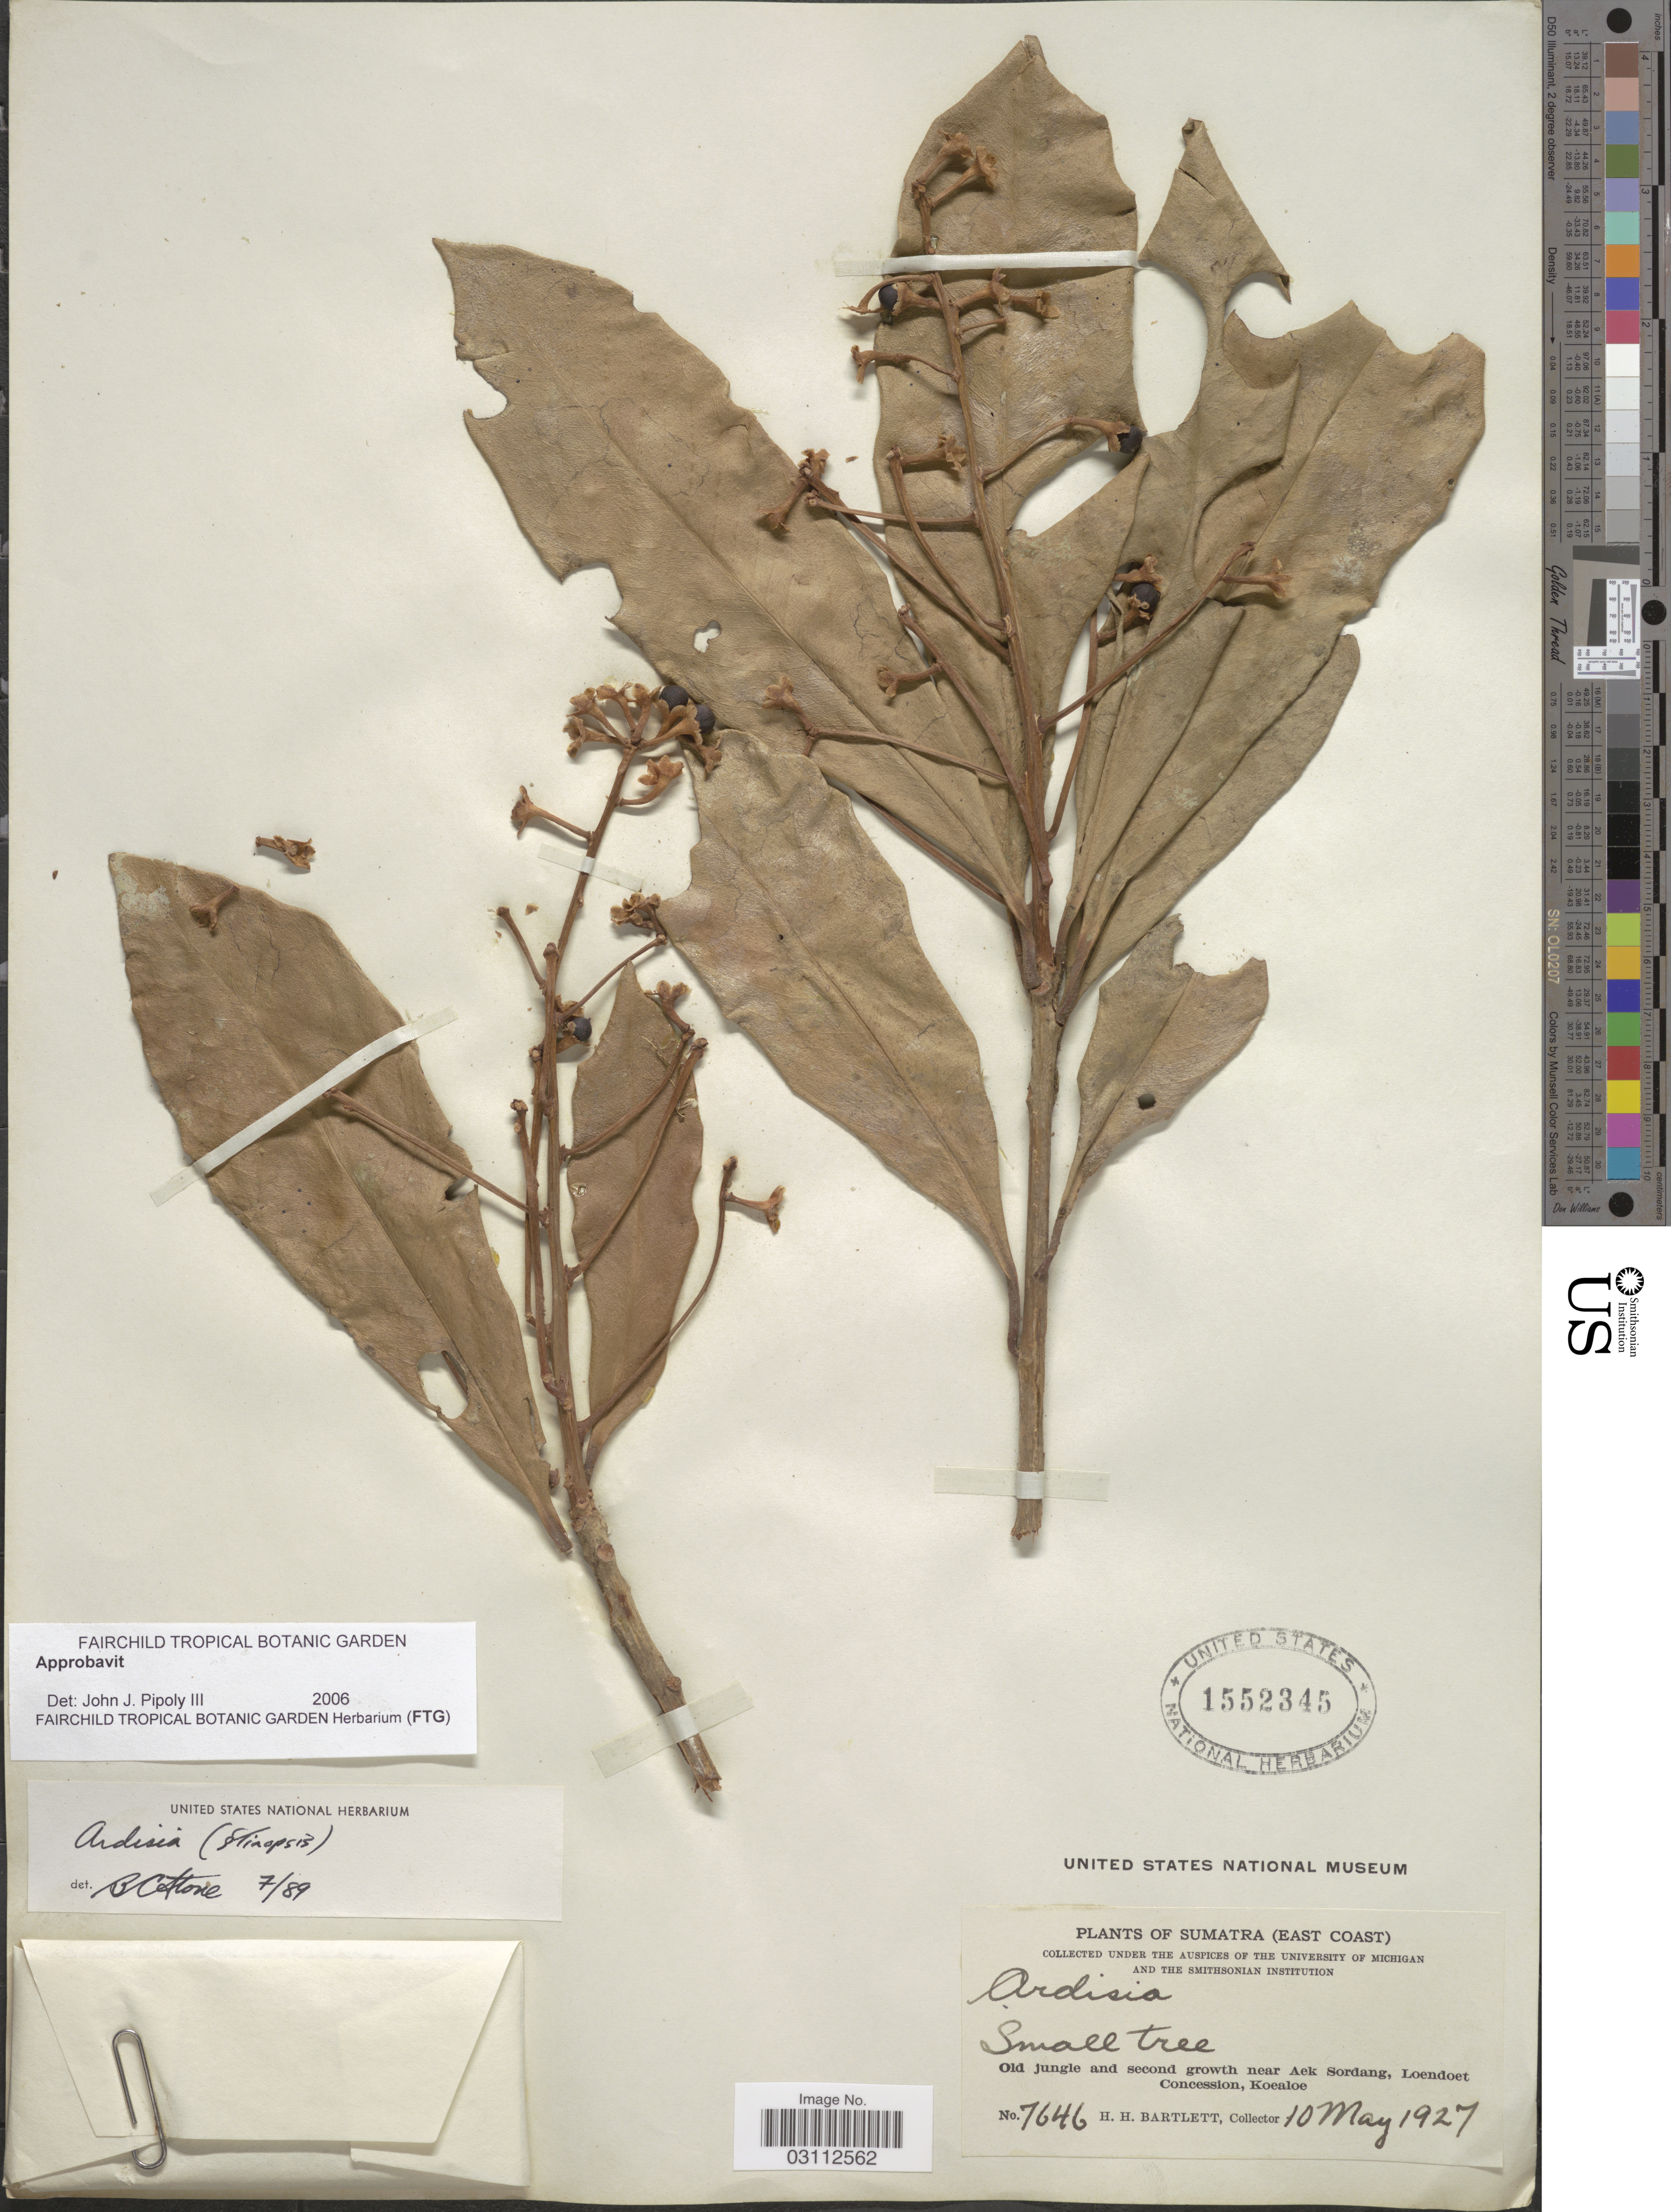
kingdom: Plantae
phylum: Tracheophyta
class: Magnoliopsida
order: Ericales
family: Primulaceae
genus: Ardisia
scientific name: Ardisia sp.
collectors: H. H. Bartlett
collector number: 7645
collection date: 1927-05-10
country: Indonesia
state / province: Sumatra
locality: (East Coast). Old jungle and second growth near Aek Sordang, Loendoet Concession, Koealoe.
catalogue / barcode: US 1552345